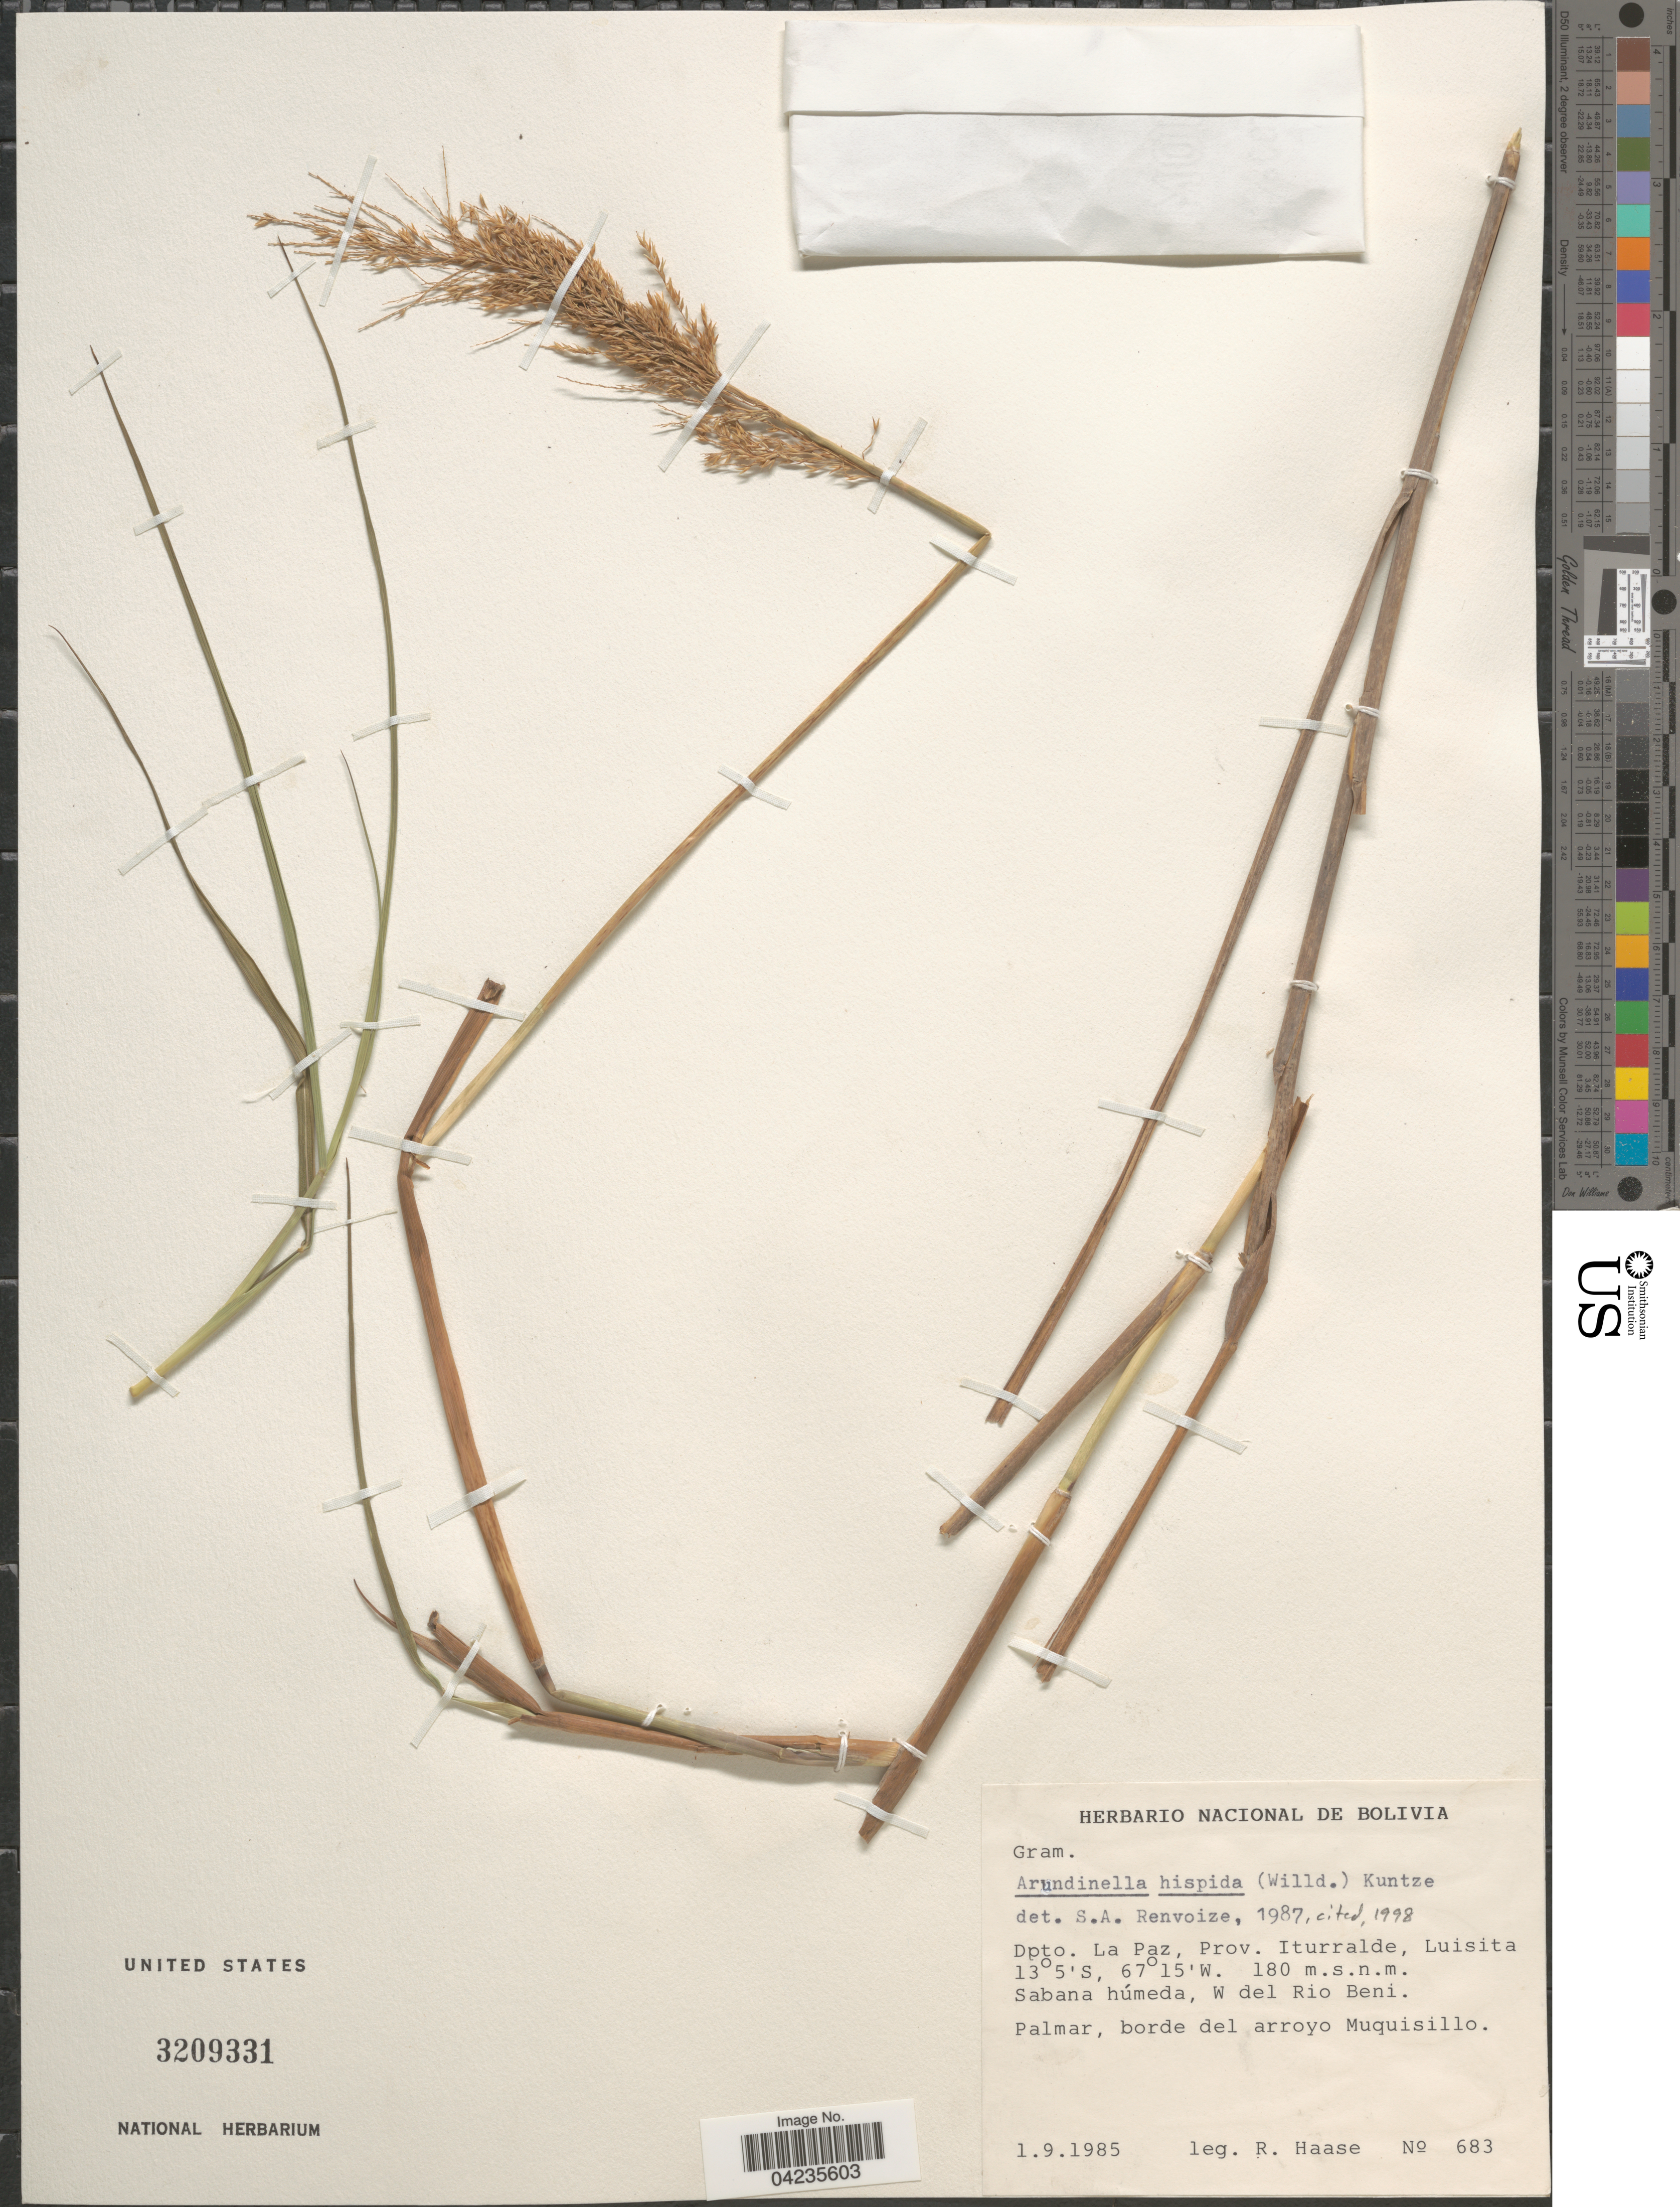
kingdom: Plantae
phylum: Tracheophyta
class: Liliopsida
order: Poales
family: Poaceae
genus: Arundinella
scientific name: Arundinella hispida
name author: (Humb. & Bonpl. ex Willd.) Kuntze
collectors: R. Haase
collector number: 683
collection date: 1985-09-01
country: Bolivia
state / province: La Paz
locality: Dpto. La Paz, Prov. Iturralde, Luisita. Sabana húmeda, W del Rio Beni. Palmar, borde del arroyo Muquisillo.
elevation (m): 180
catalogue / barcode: US 3209331